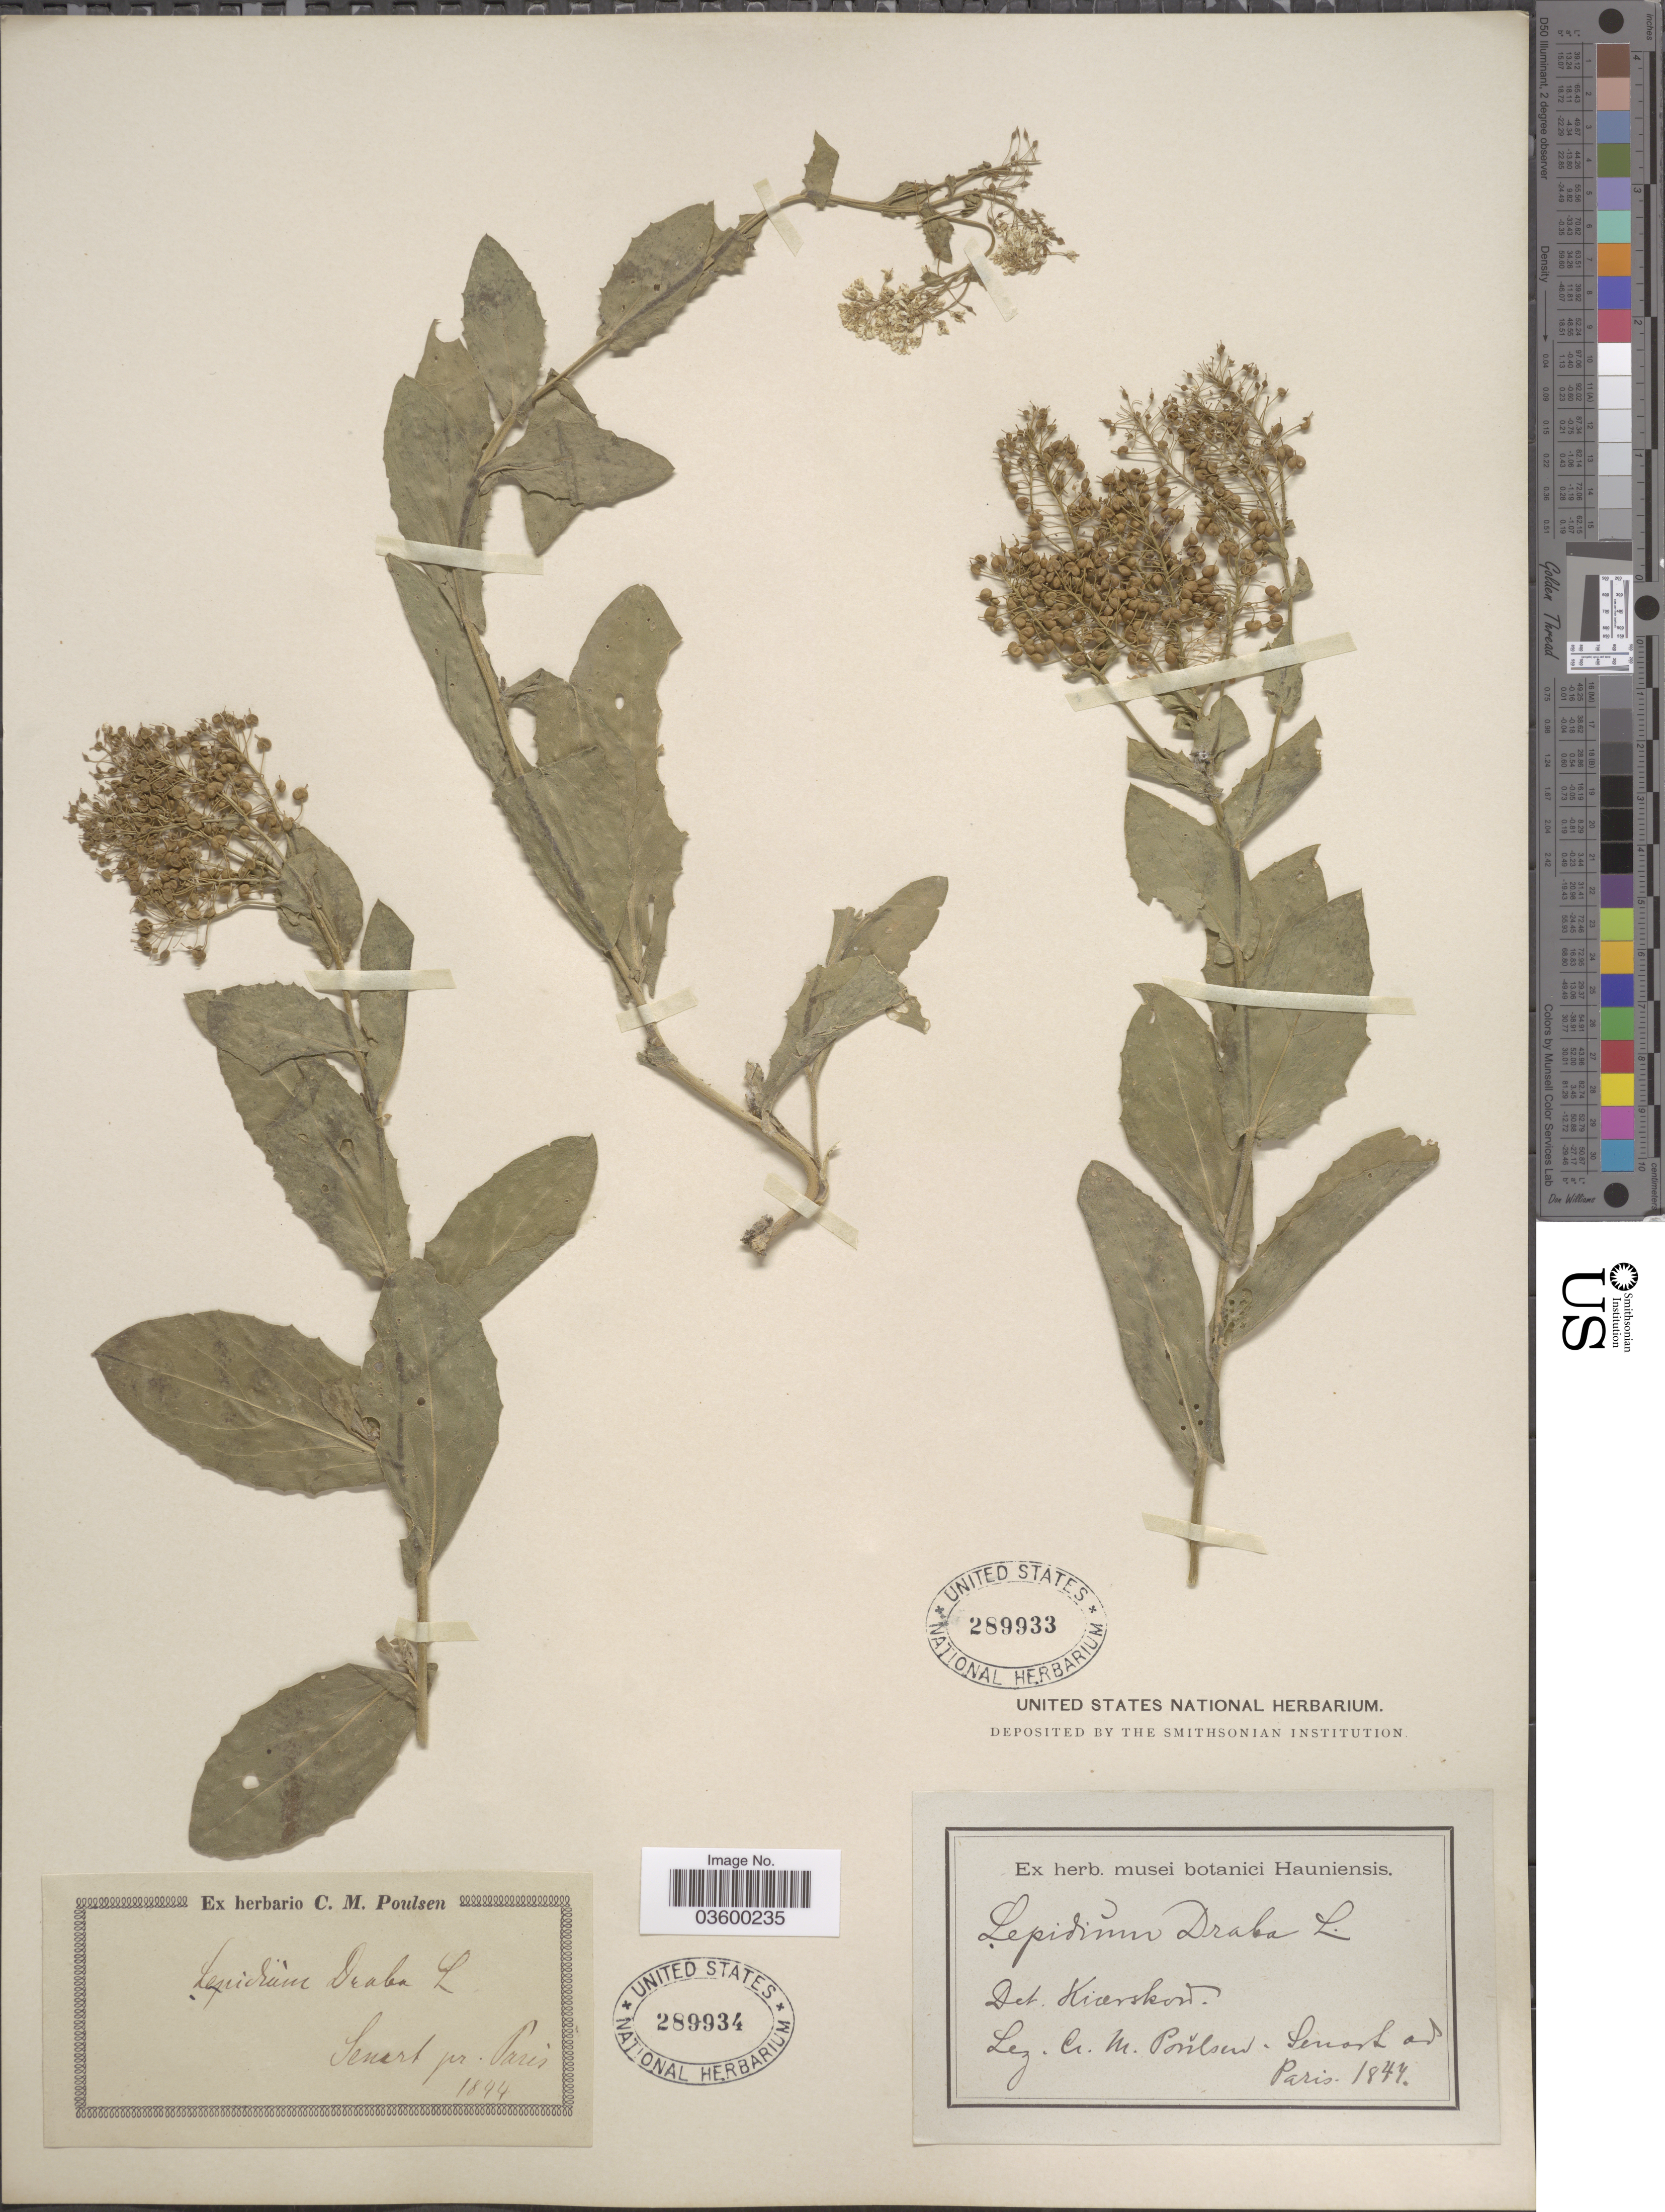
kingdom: Plantae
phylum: Tracheophyta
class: Magnoliopsida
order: Brassicales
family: Brassicaceae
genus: Lepidium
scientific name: Lepidium draba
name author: L.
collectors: ex herb. C. M. Poulsen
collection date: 1844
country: France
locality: Senart ad Paris.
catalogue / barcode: US 289934-2